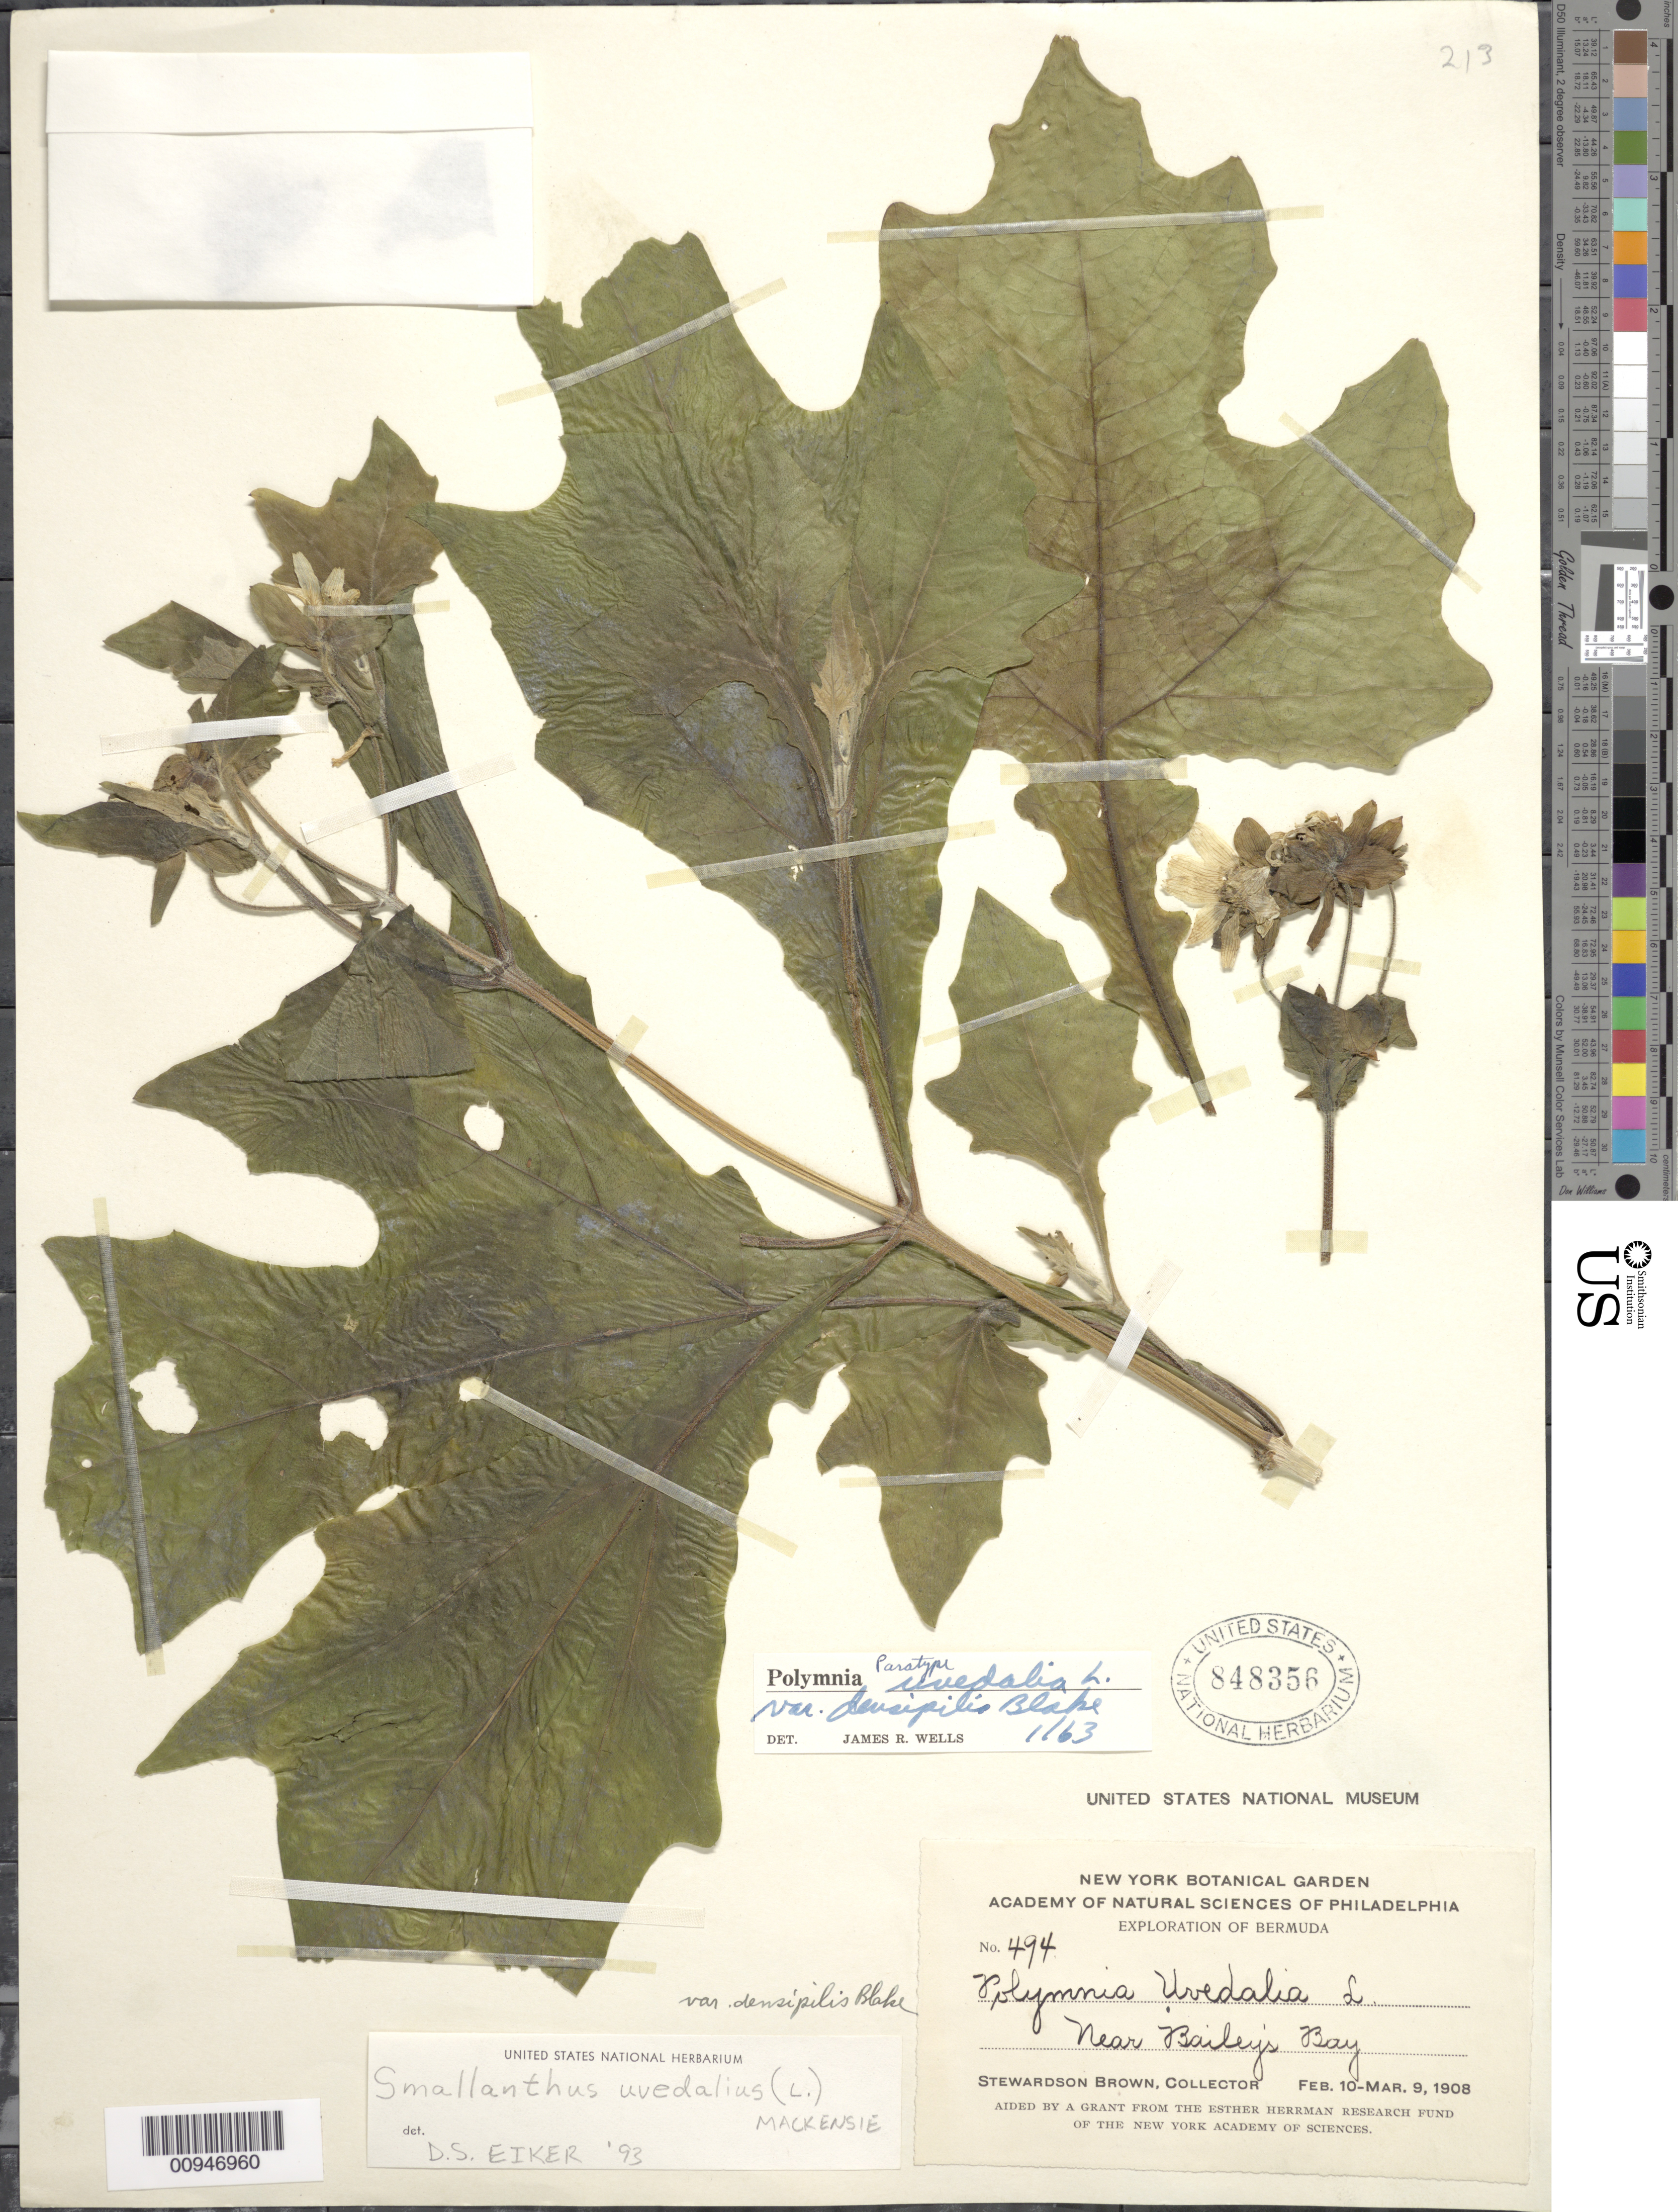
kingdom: Plantae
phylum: Tracheophyta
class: Magnoliopsida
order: Asterales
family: Asteraceae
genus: Smallanthus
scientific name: Smallanthus uvedalia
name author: (L.) Mack. ex Mack.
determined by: Eiker, D. S.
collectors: S. Brown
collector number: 494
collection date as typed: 10 Feb 1908 to 09 Mar 1908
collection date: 1908-02-10/1908-03-09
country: Bermuda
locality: Near Bailey's Bay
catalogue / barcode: US 848356